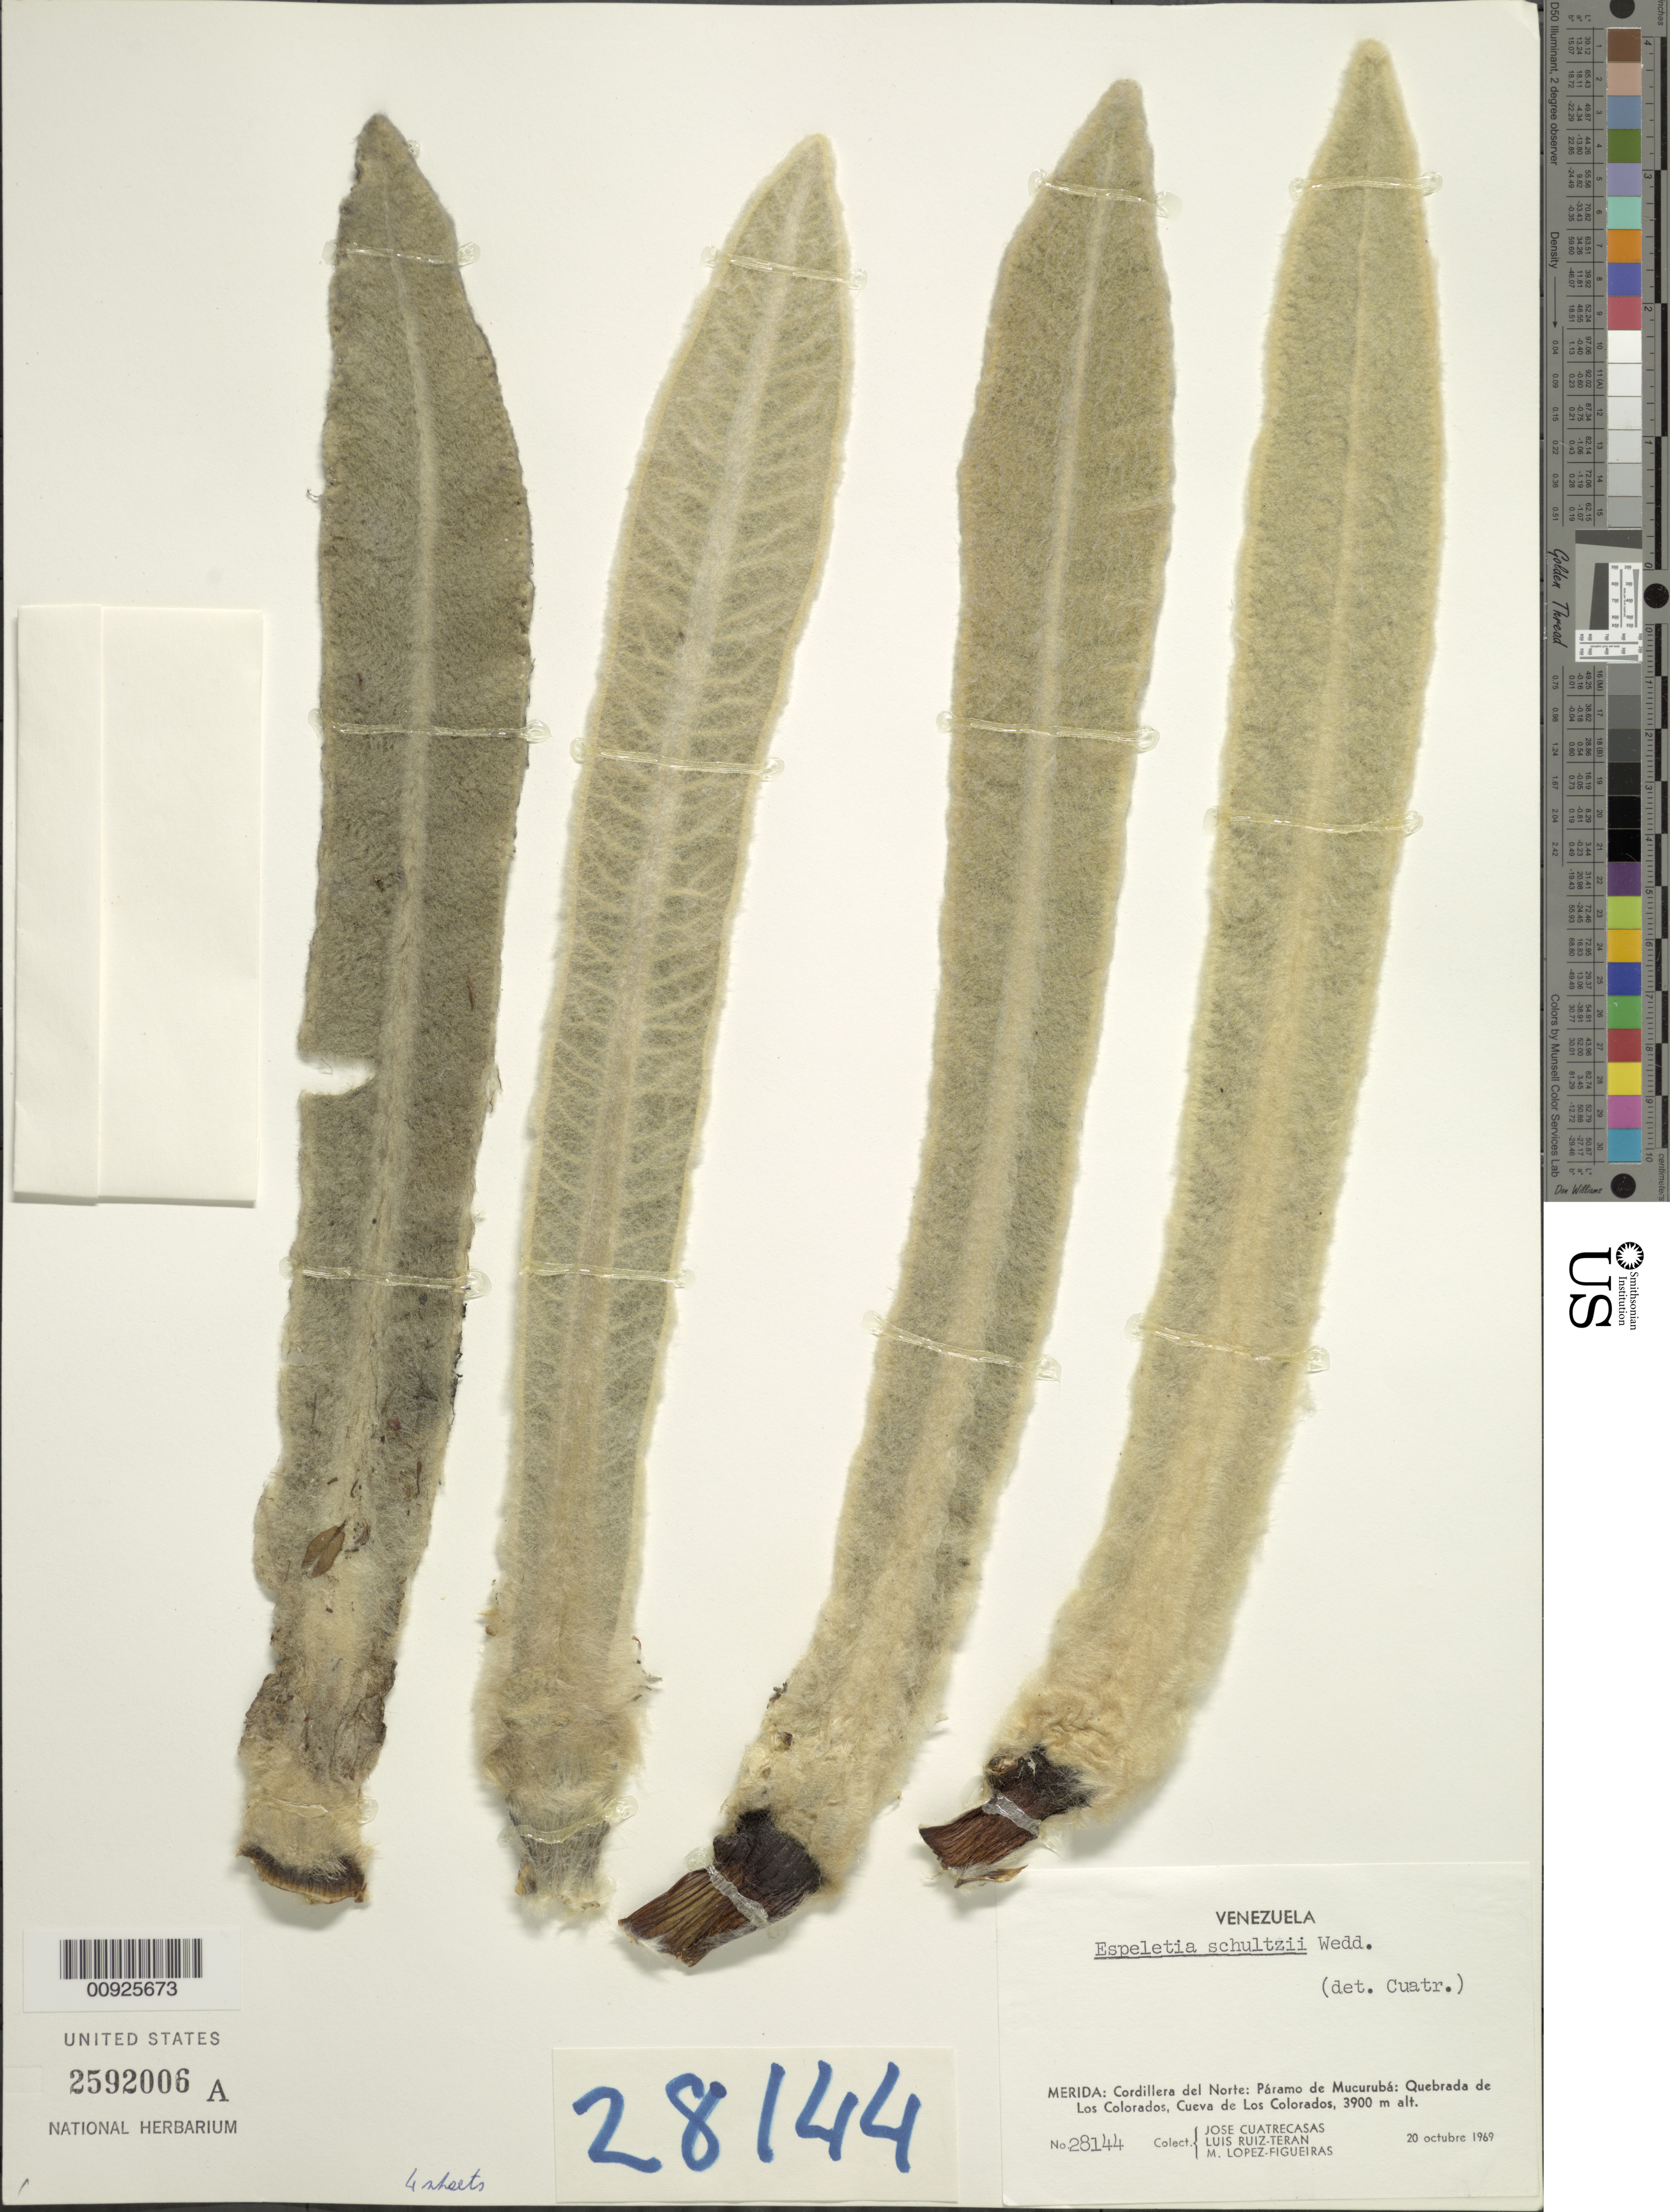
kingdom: Plantae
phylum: Tracheophyta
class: Magnoliopsida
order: Asterales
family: Asteraceae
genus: Espeletia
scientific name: Espeletia schultzii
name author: Wedd.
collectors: J. Cuatrecasas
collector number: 28144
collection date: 1969-10-20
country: Venezuela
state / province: Mérida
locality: P. de Mucurubá. Cordillera del Norte, Páramo de Mucuruba. Quebrada de Los Colorados, Cueva de Los Colorados.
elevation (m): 3900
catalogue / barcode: US 2592006A